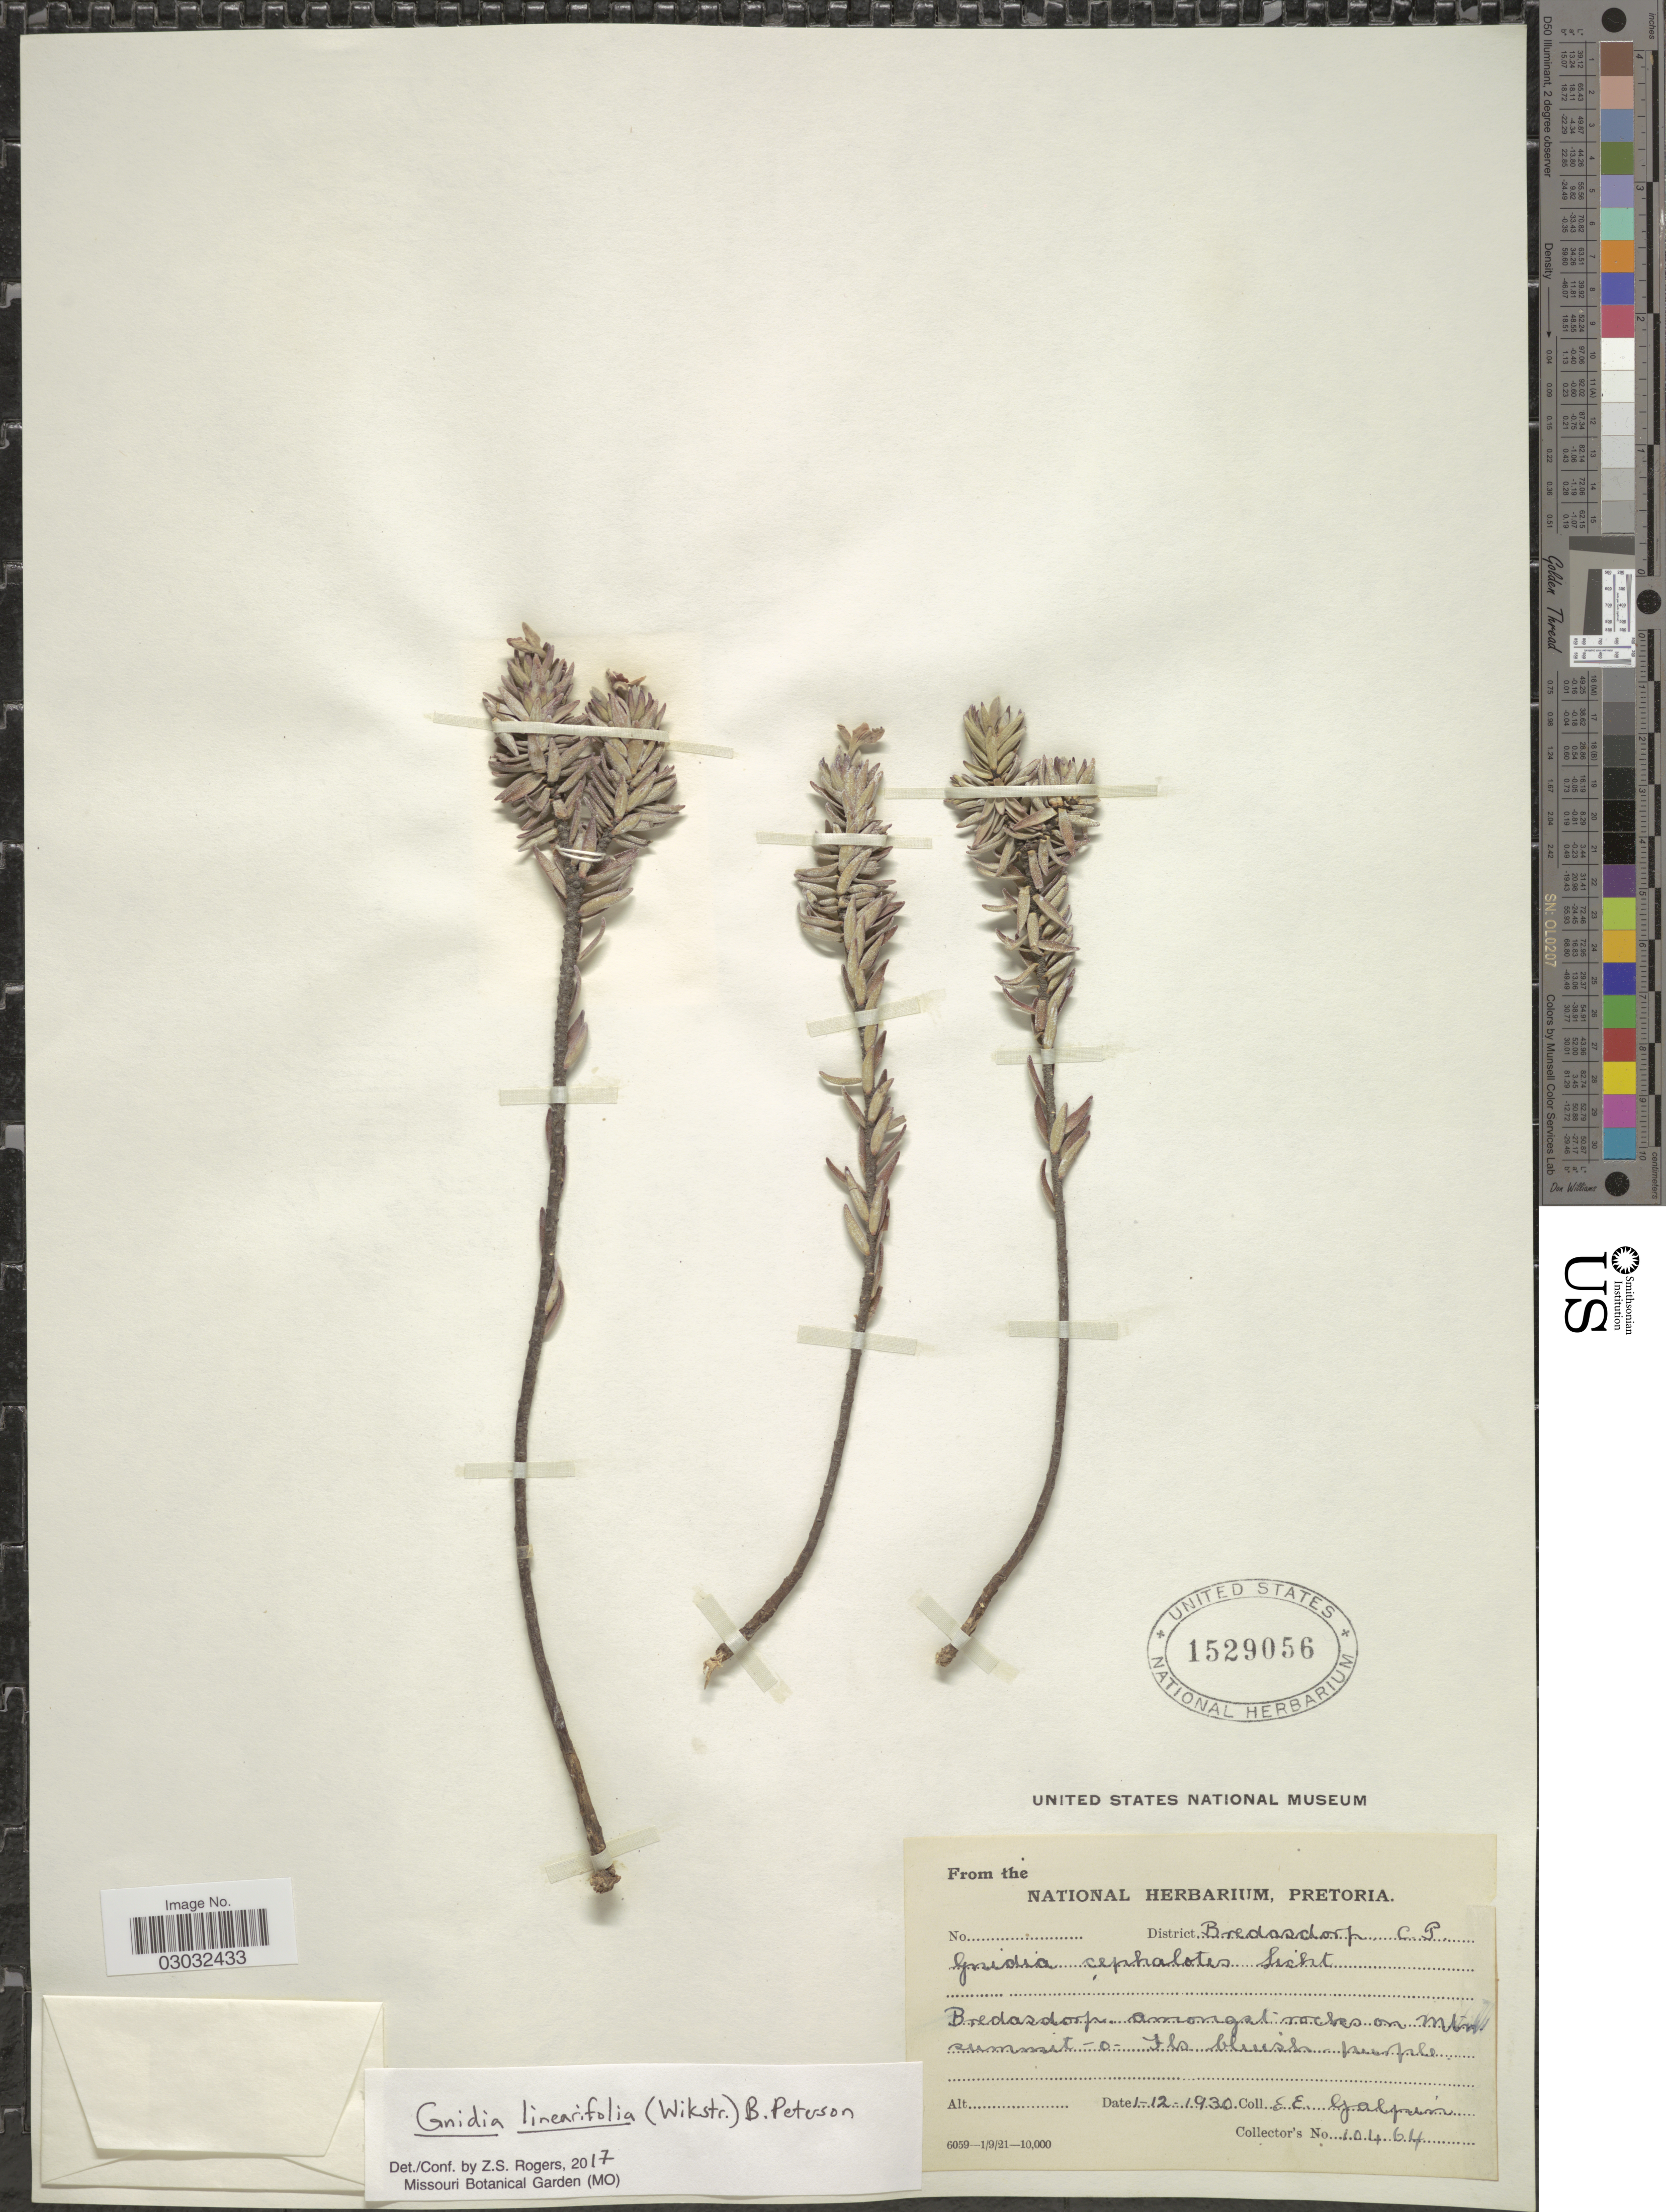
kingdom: Plantae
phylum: Tracheophyta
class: Magnoliopsida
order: Malvales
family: Thymelaeaceae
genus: Gnidia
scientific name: Gnidia linearifolia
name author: (Wikstr.) B. Peterson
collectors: E. Galpin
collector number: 10464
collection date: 1930-12-01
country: South Africa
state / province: Western Cape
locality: District Bredasdorp C. P. Bredasdorp amongst rocks on Mts. summit.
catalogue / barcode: US 1529056